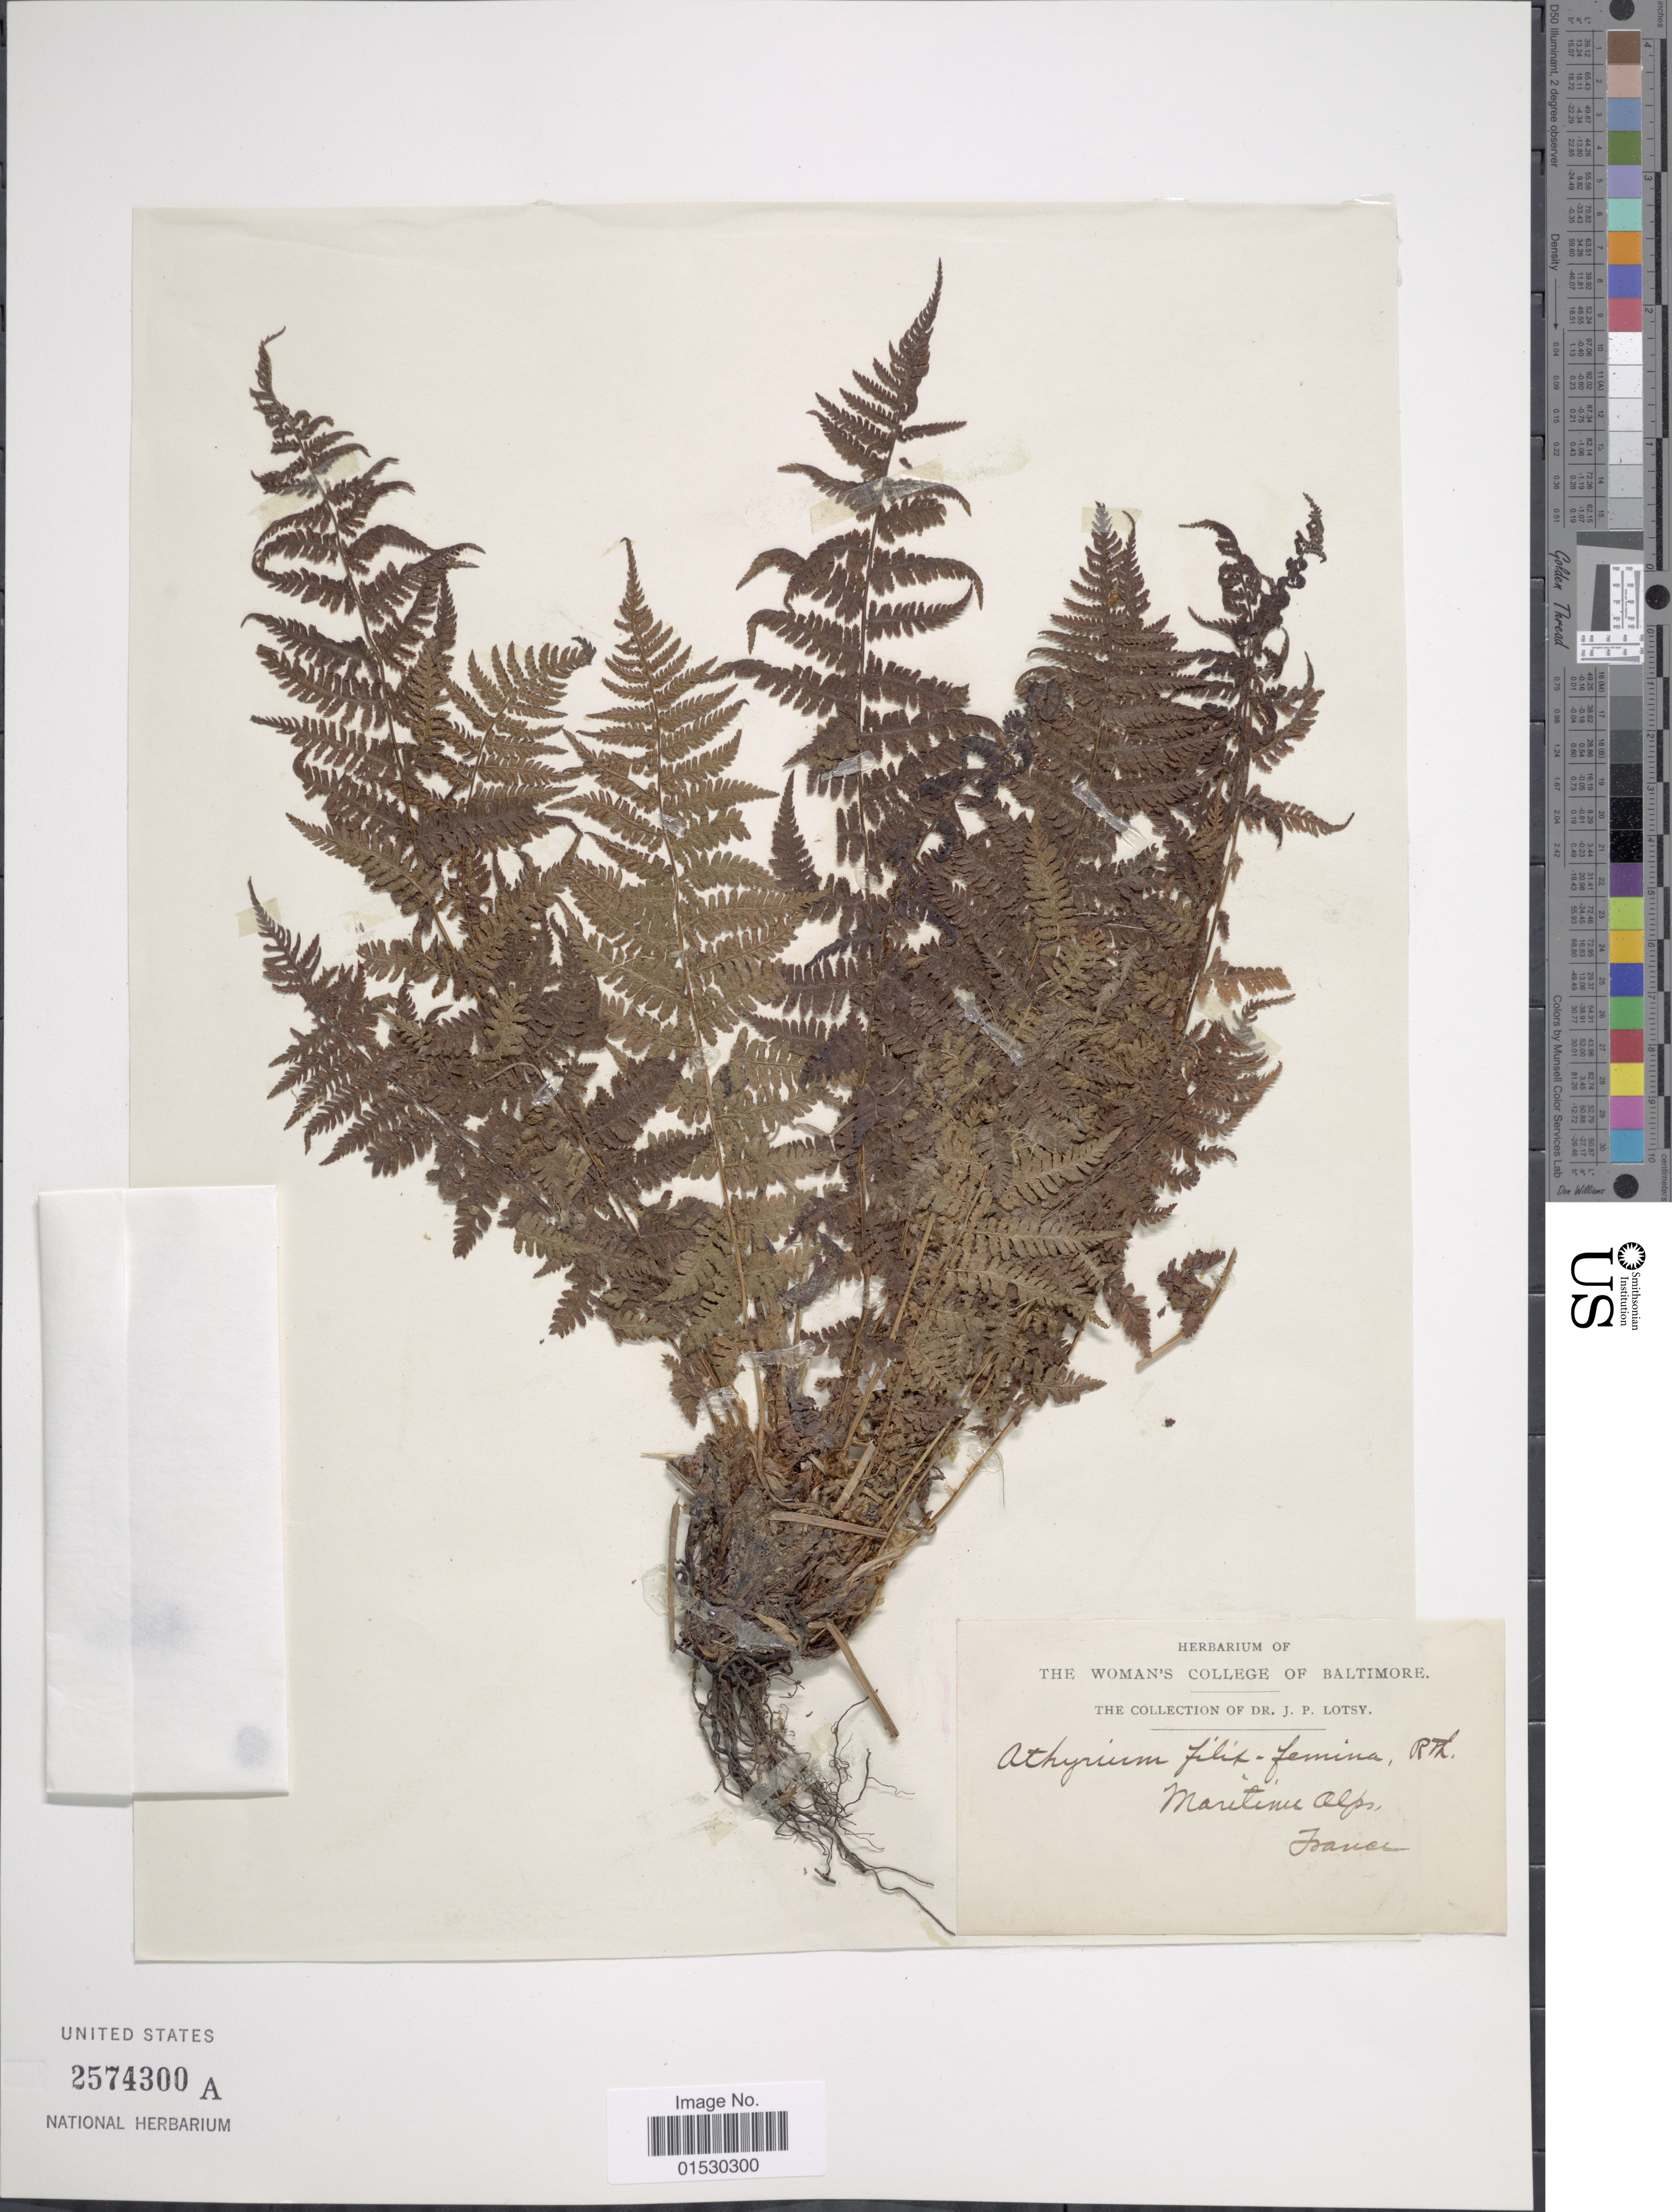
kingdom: Plantae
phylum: Tracheophyta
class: Polypodiopsida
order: Polypodiales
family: Athyriaceae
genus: Athyrium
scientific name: Athyrium filix-femina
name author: (L.) Roth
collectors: J. Lotsy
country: France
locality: Maritime Alps.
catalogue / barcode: US 2574300A